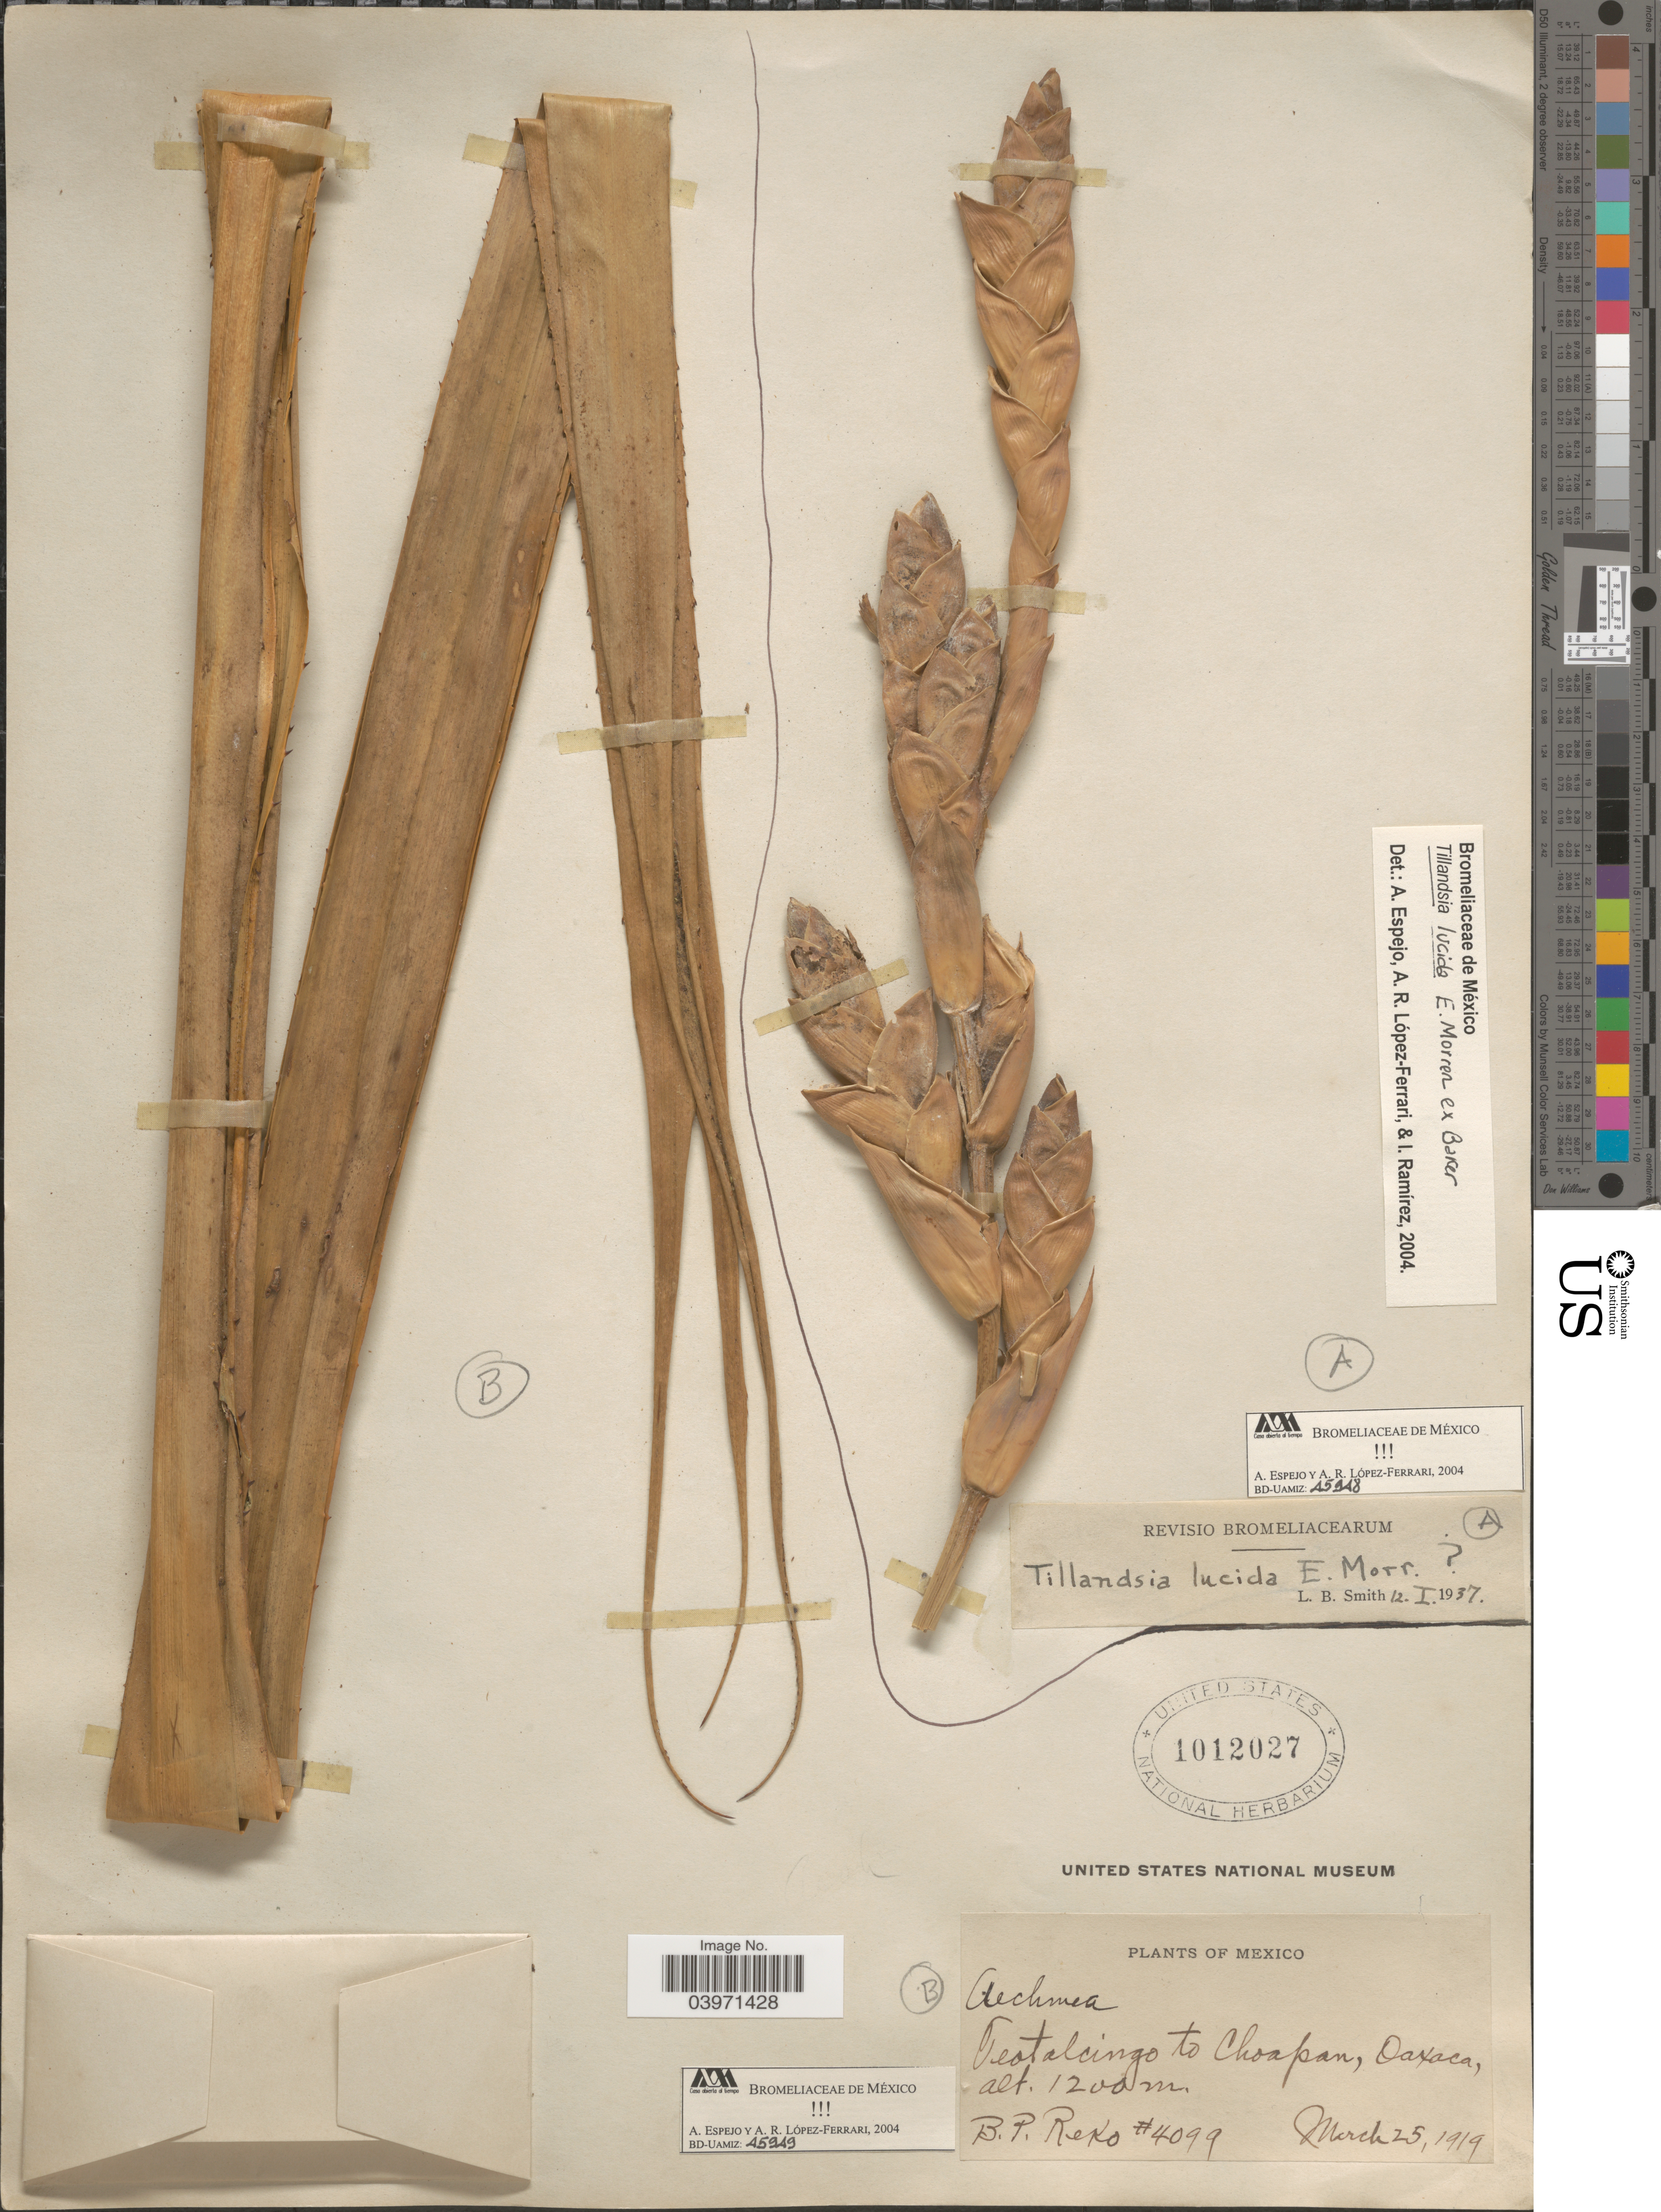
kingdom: Plantae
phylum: Tracheophyta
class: Liliopsida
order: Poales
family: Bromeliaceae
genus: Tillandsia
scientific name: Tillandsia lucida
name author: É. Morren ex Baker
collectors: B. P. Reko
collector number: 4099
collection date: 1919-03-25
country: Mexico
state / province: Oaxaca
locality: Teotalcingo to Choapan.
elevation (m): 1200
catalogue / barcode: US 1012027-2